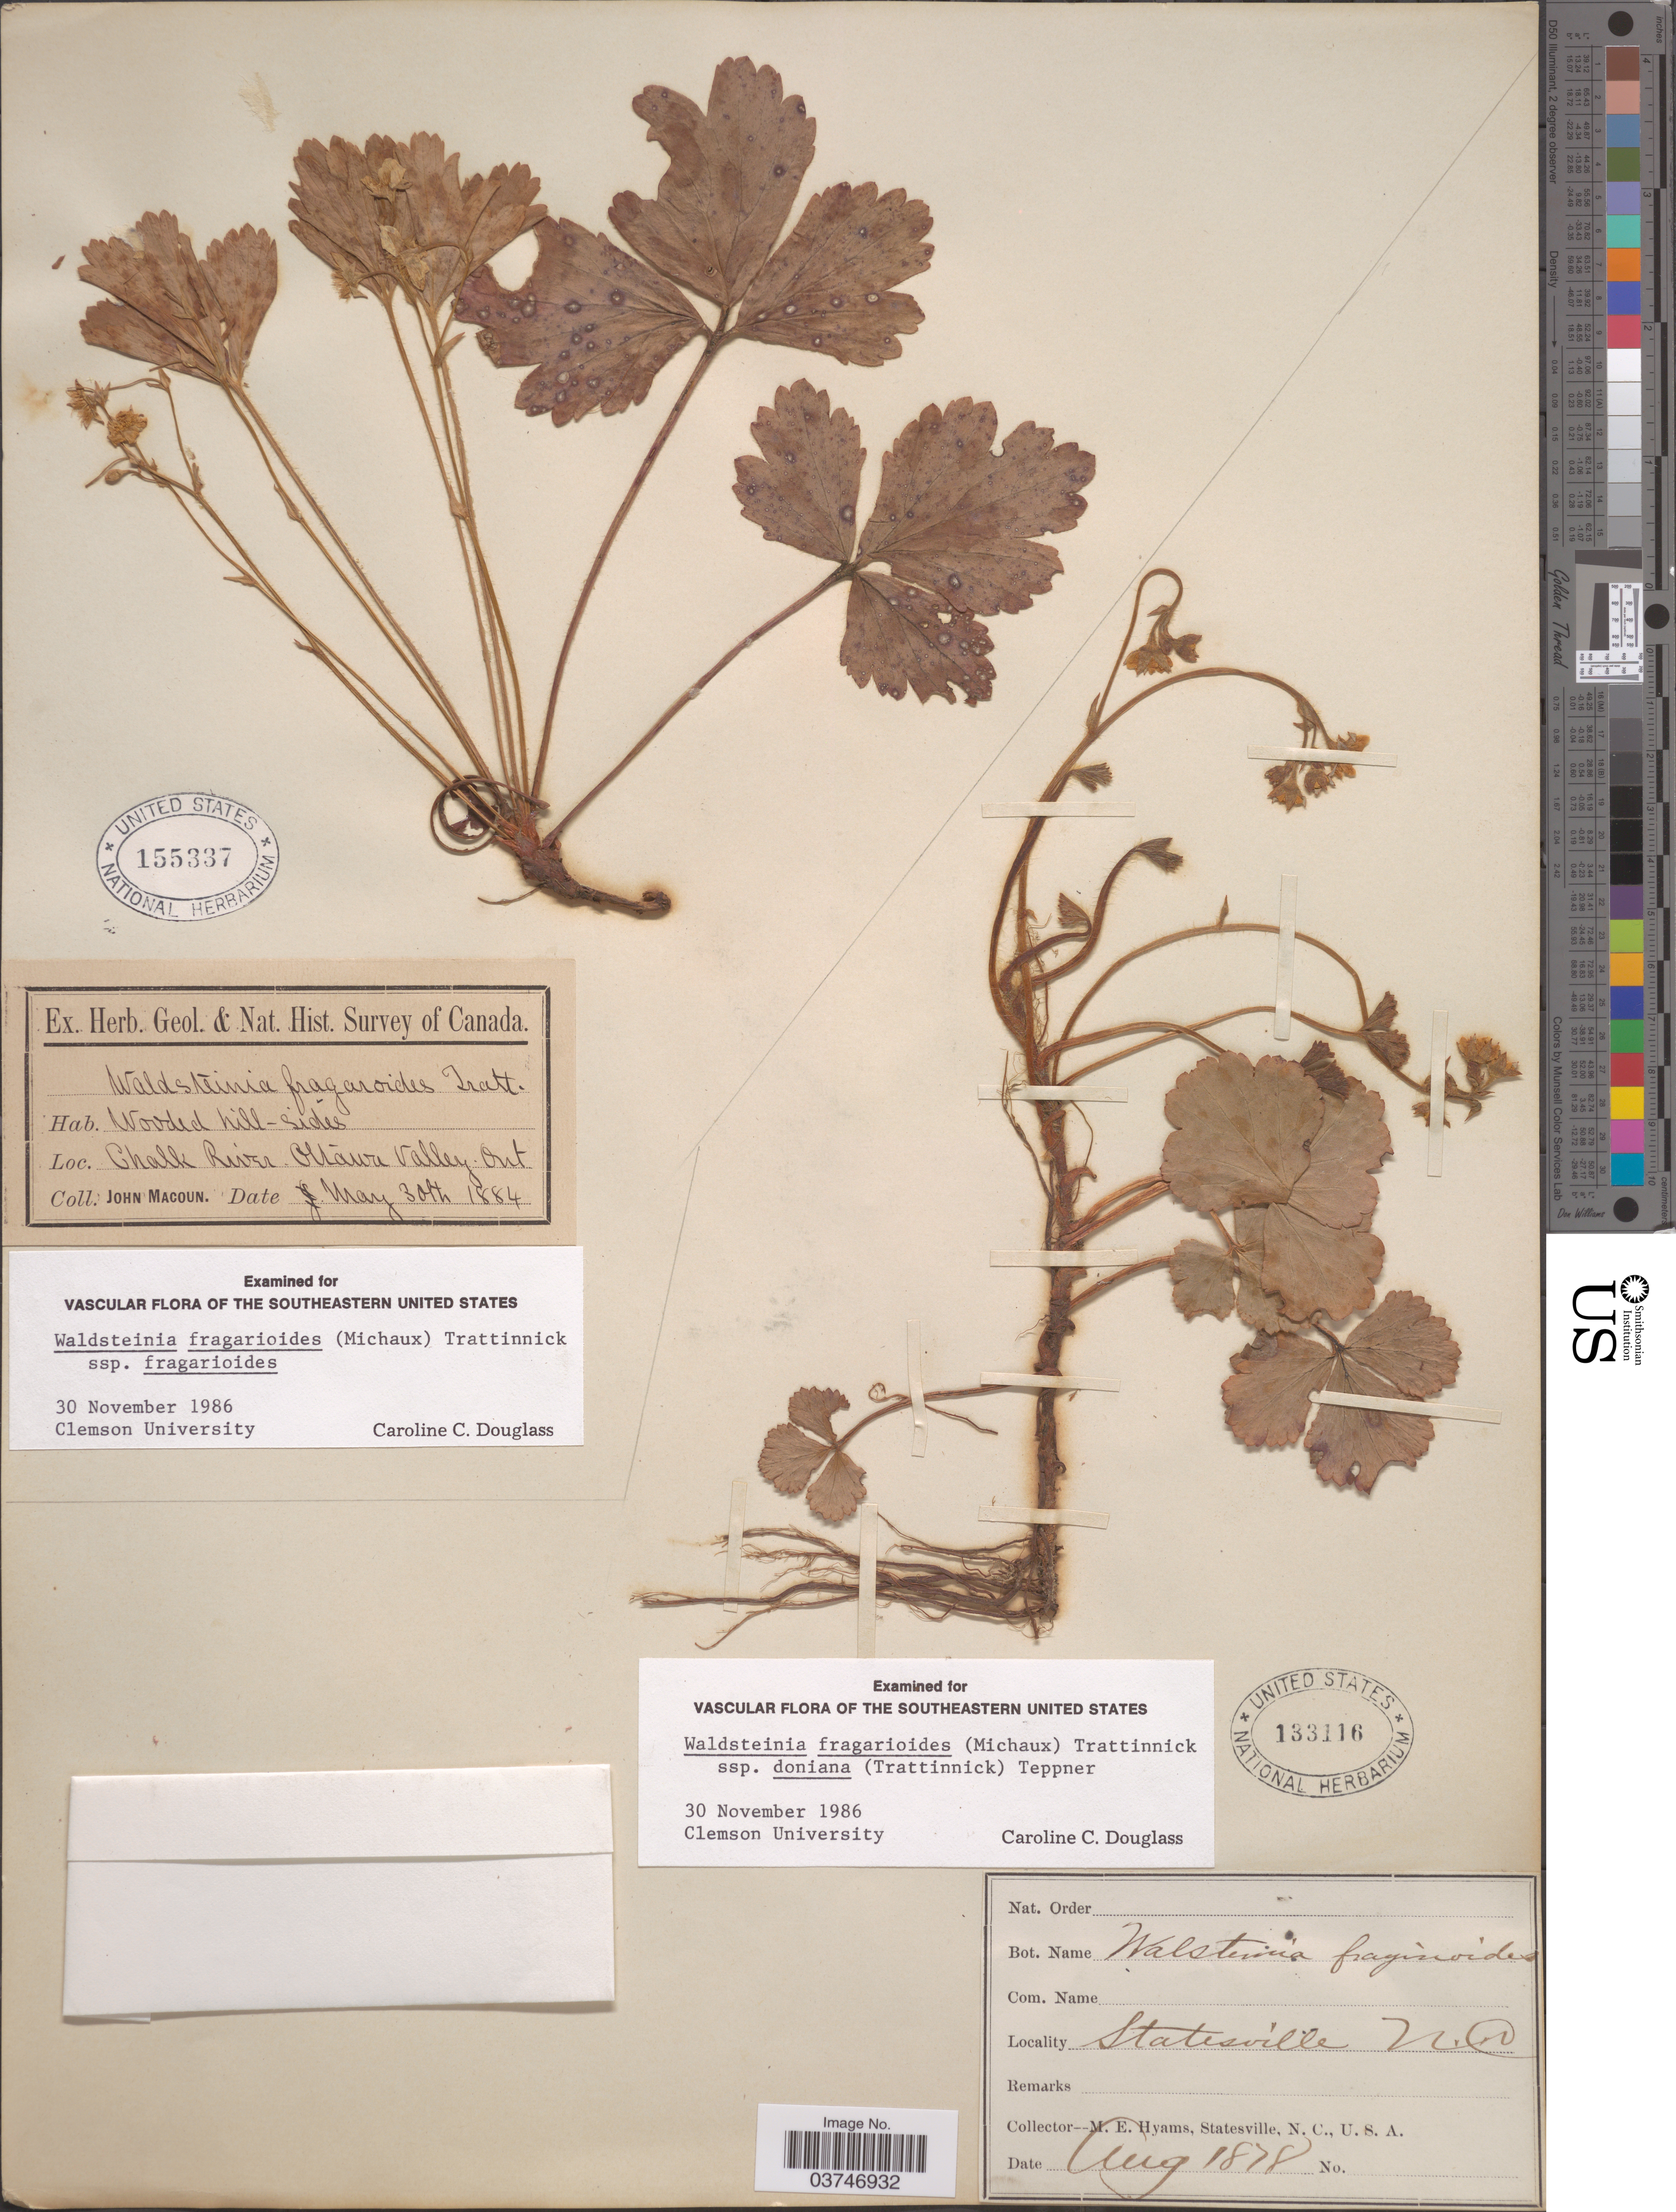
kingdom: Plantae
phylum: Tracheophyta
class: Magnoliopsida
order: Rosales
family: Rosaceae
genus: Waldsteinia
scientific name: Waldsteinia fragarioides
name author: (Michx.) Tratt.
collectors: M. E. Hyams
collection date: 1878-08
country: United States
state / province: North Carolina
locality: Statesville.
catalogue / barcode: US 133116